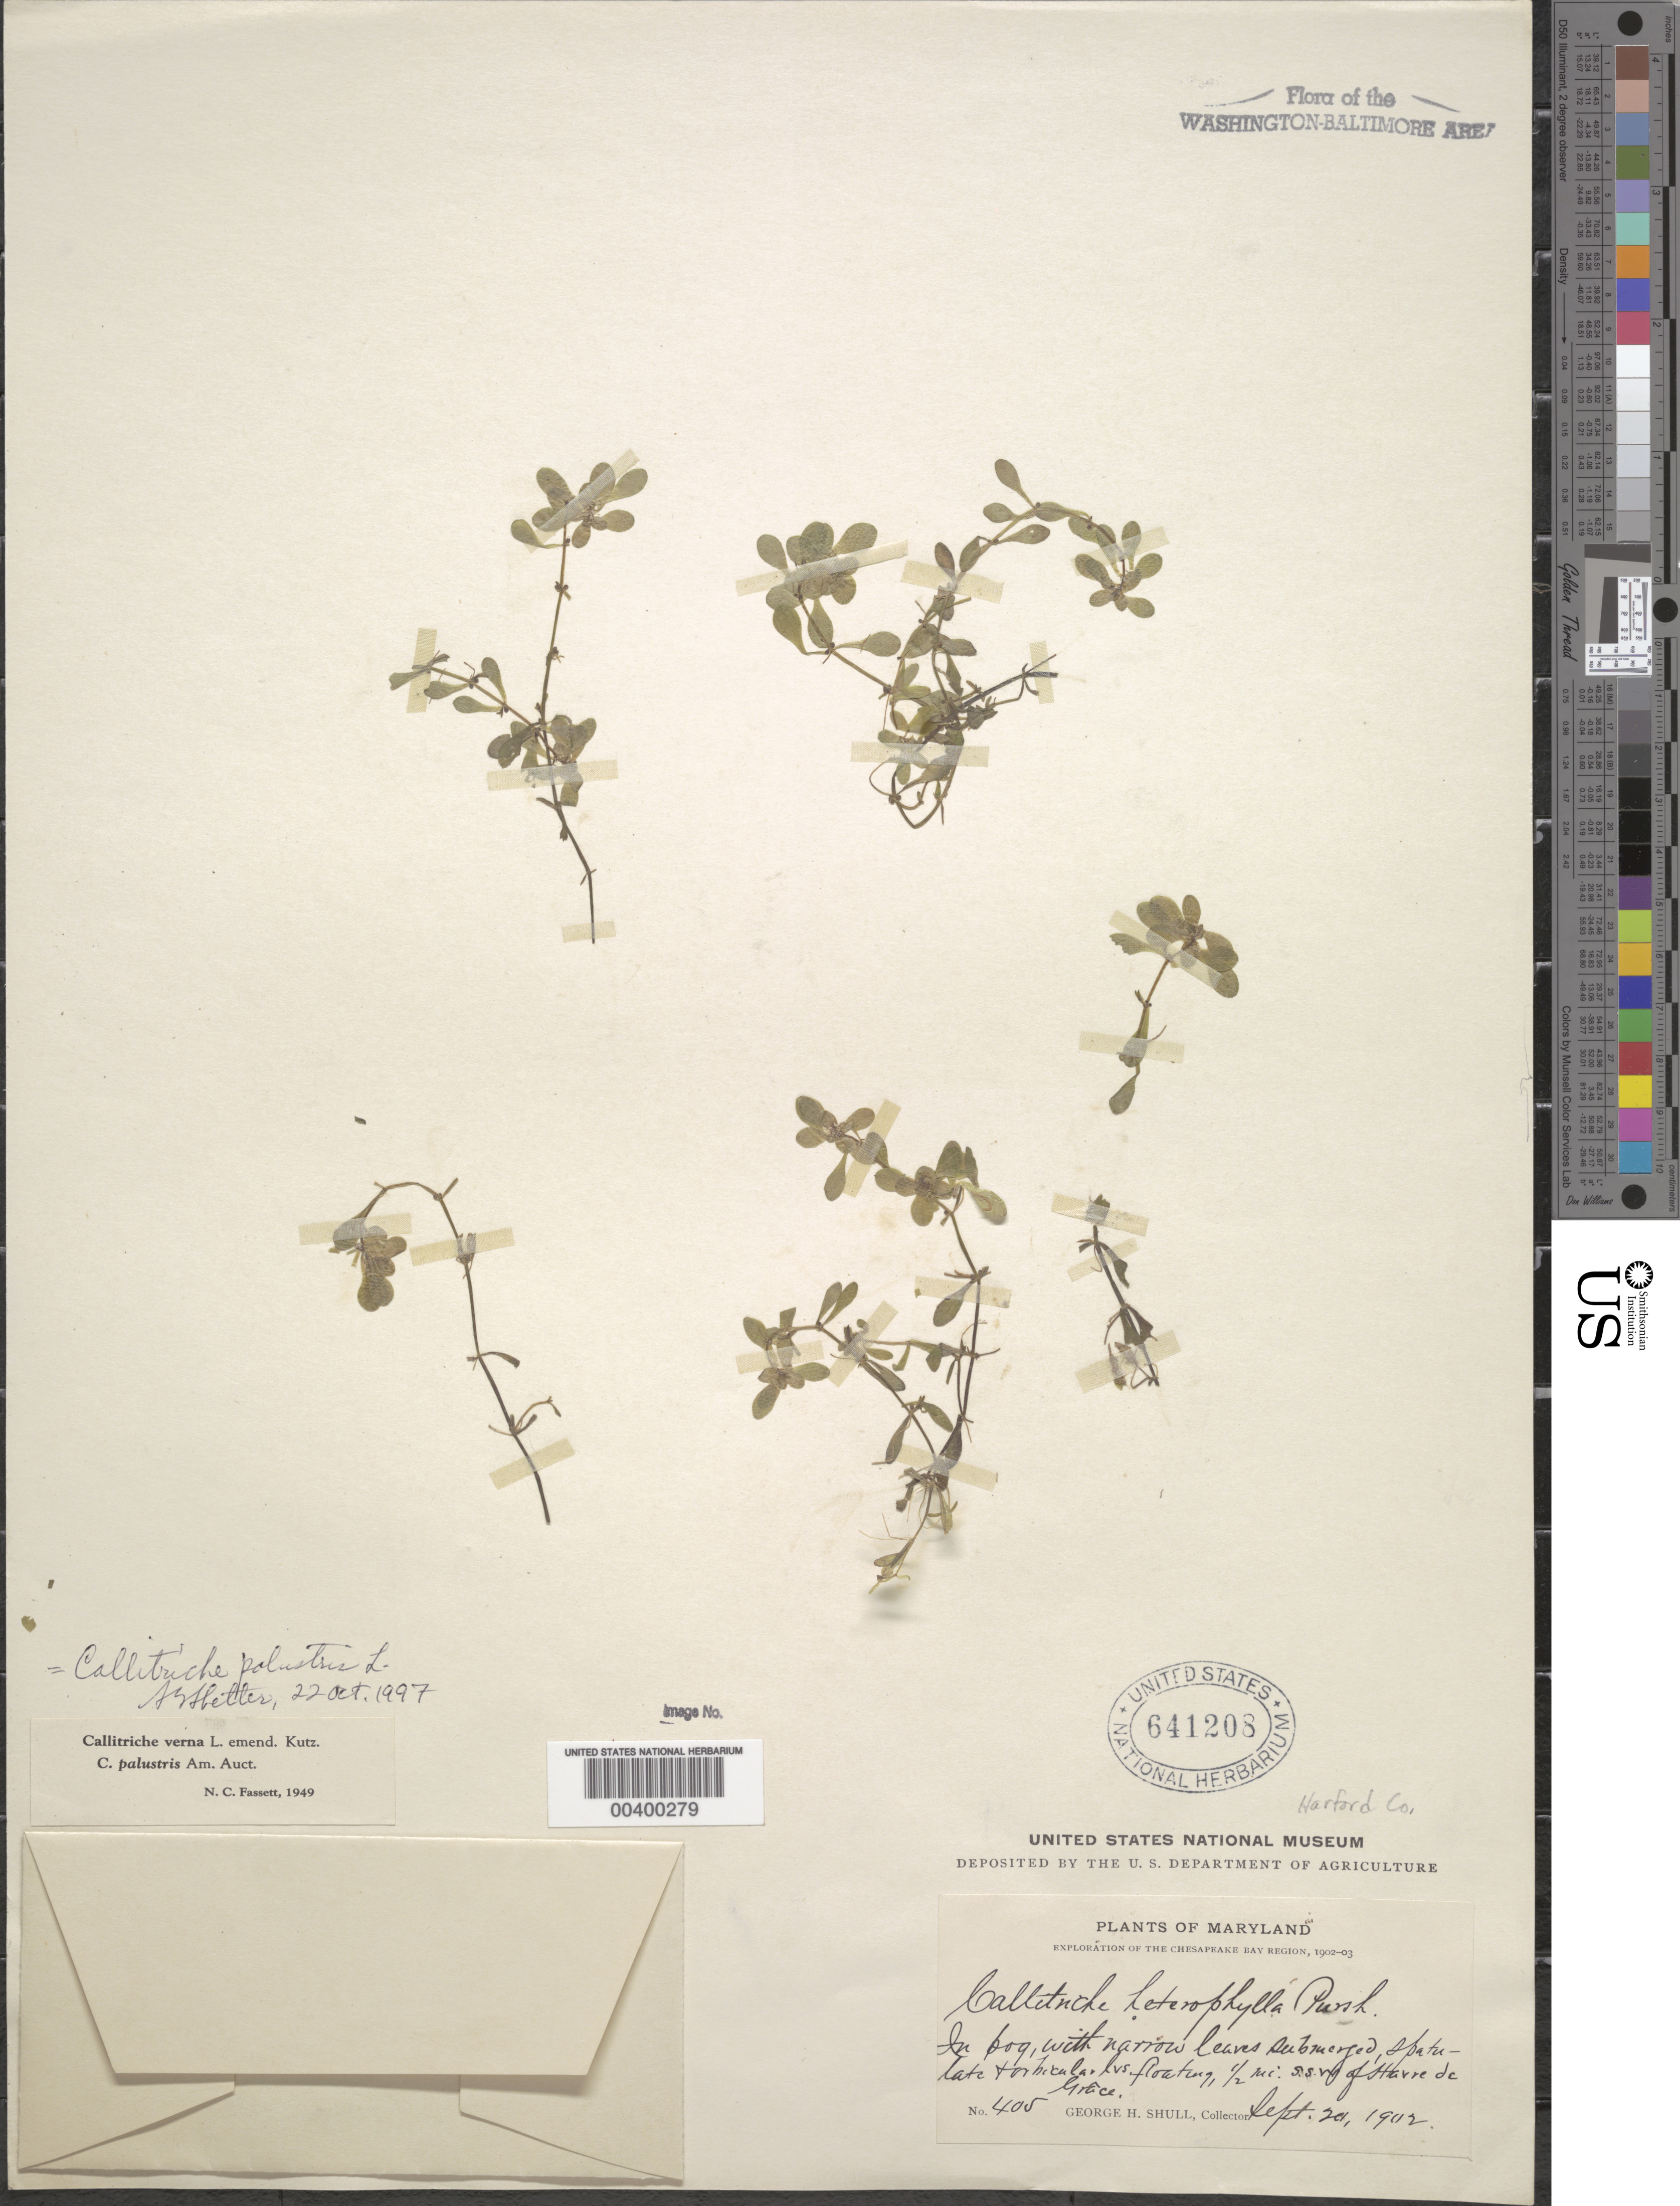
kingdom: Plantae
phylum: Tracheophyta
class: Magnoliopsida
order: Lamiales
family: Plantaginaceae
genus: Callitriche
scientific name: Callitriche palustris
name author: L.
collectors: G. H. Shull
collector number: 405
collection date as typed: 20 Sep 1902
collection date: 1902-09-20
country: United States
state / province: Maryland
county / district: Harford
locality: South-southwest of Havre De Grace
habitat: bog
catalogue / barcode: US 641208